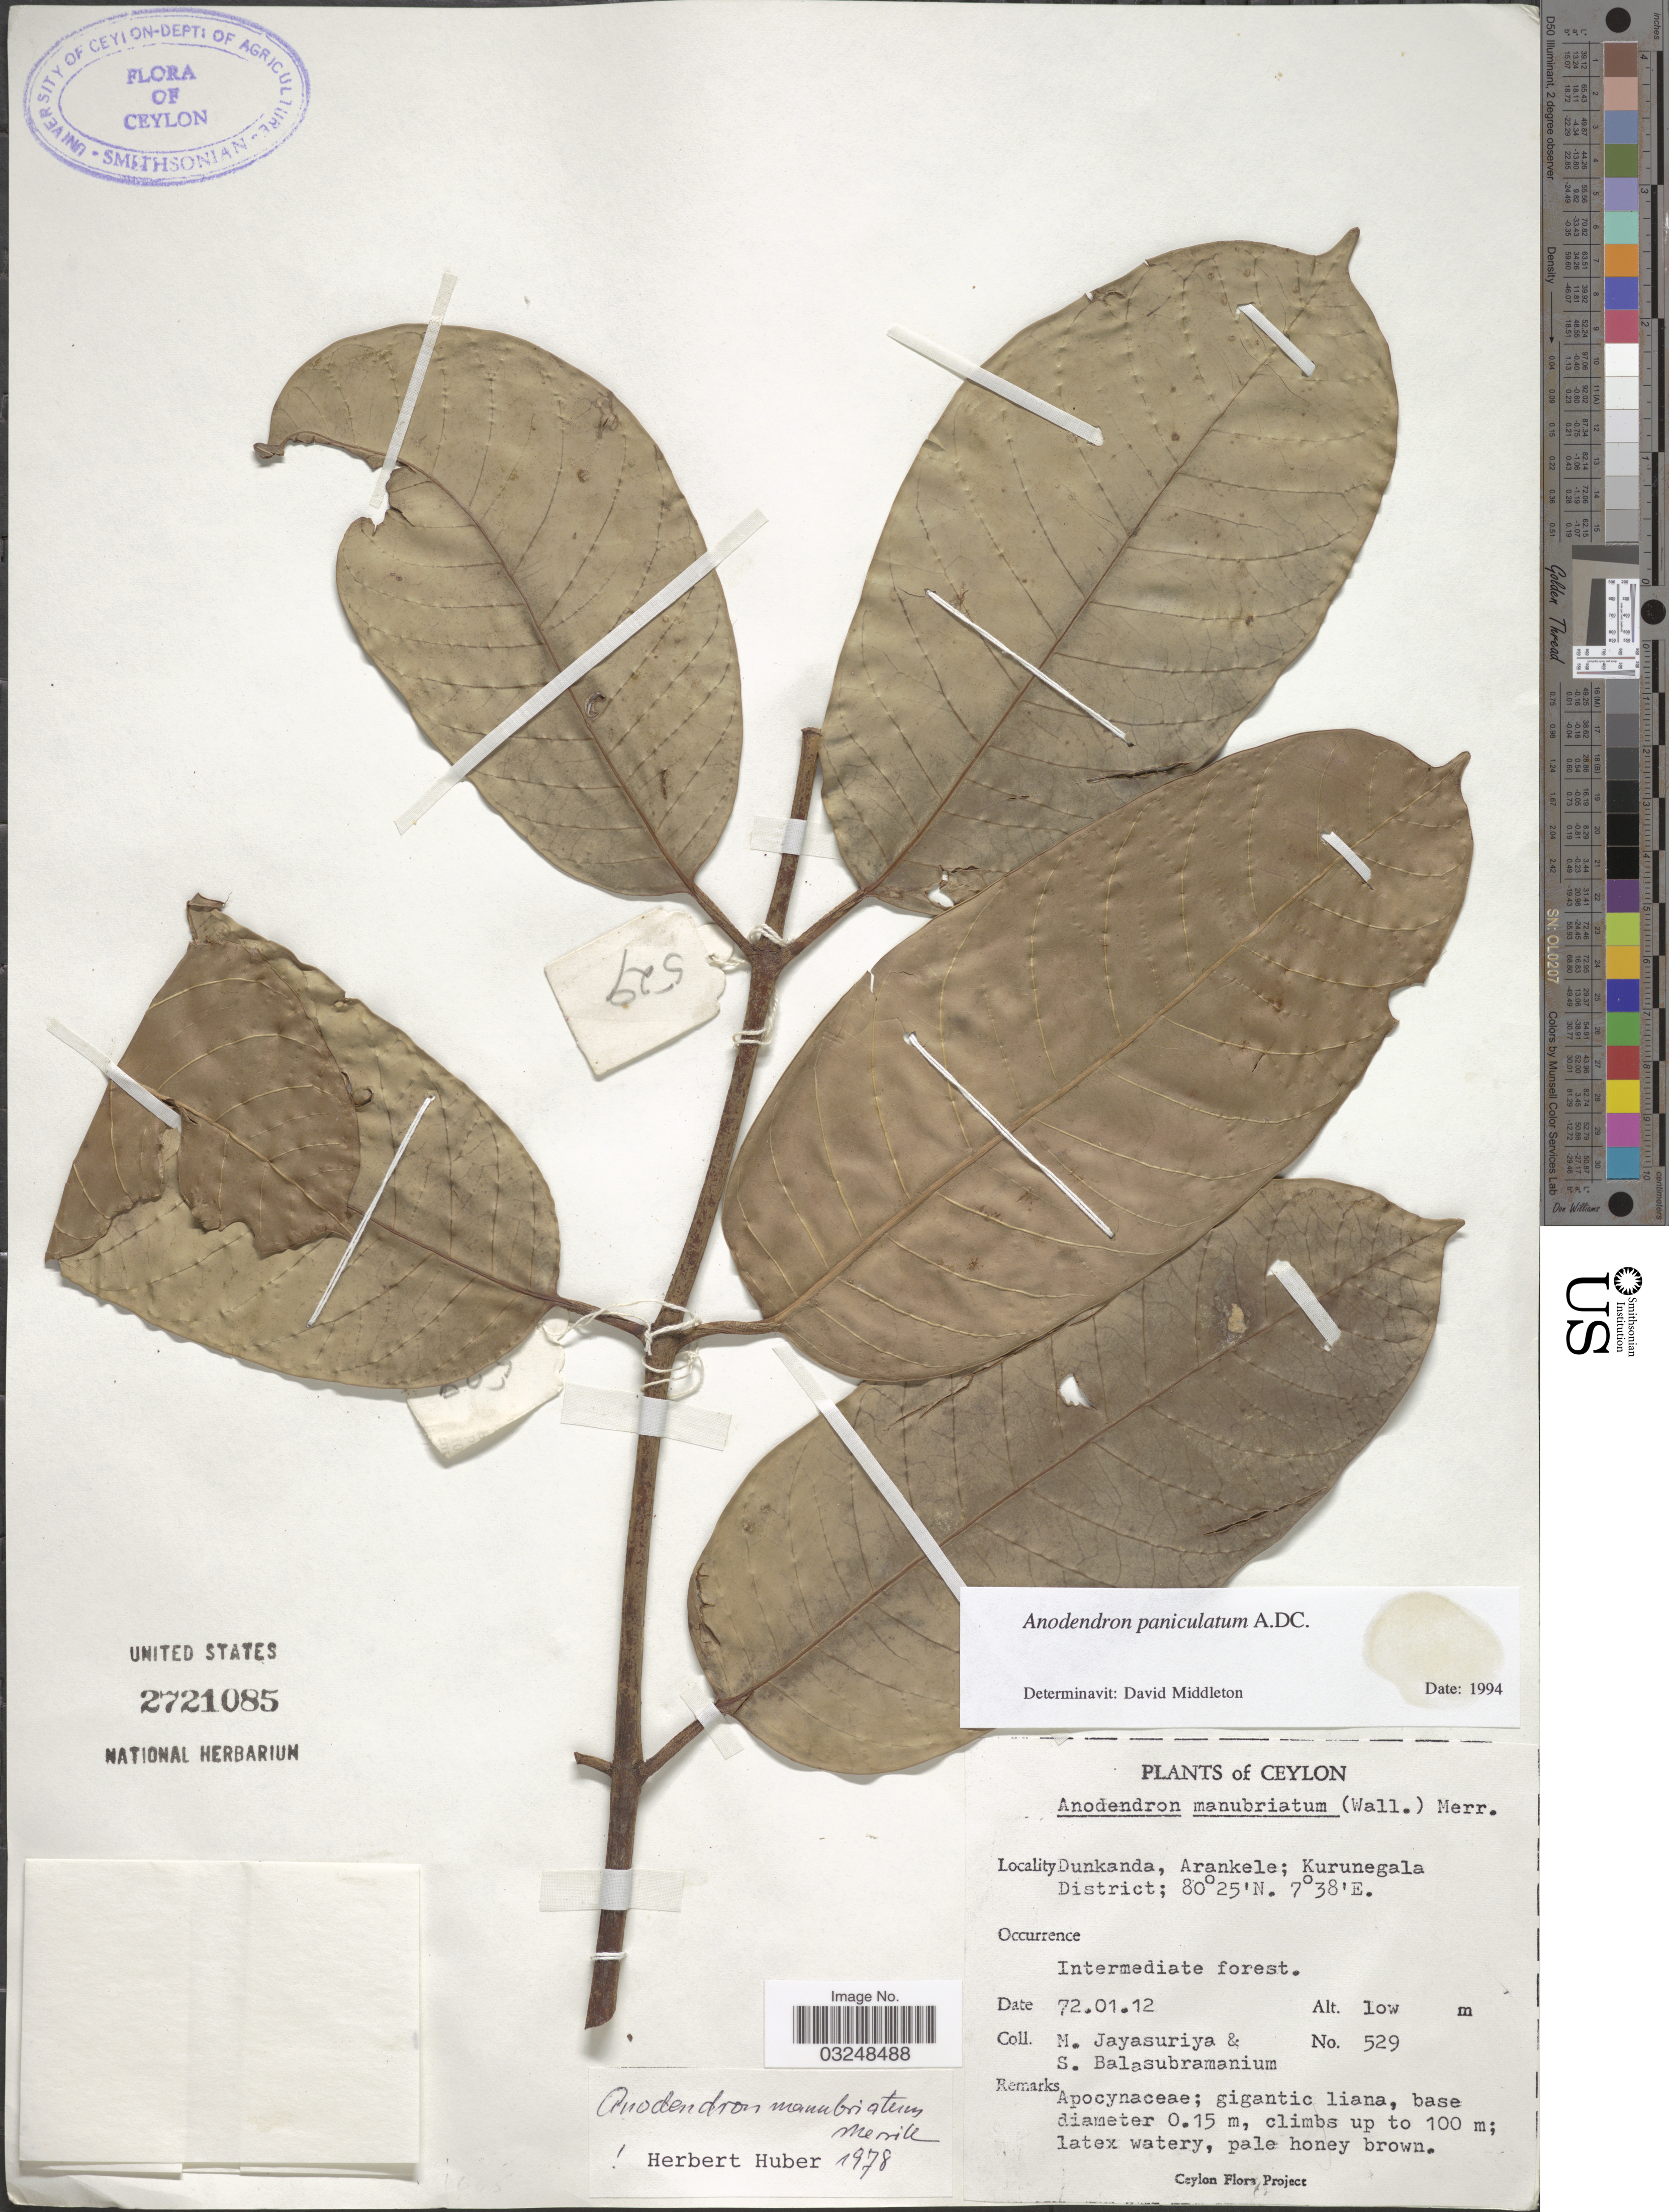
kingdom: Plantae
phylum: Tracheophyta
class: Magnoliopsida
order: Gentianales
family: Apocynaceae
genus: Anodendron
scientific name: Anodendron paniculatum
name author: A. DC.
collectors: M. Jayasuriya & S. Balasubramanium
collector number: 529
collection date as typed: Transcribed d/m/y: 2/1/72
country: Sri Lanka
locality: Ceylon, Dunkanda, Arankele; Kurunegala District.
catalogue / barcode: US 2721085